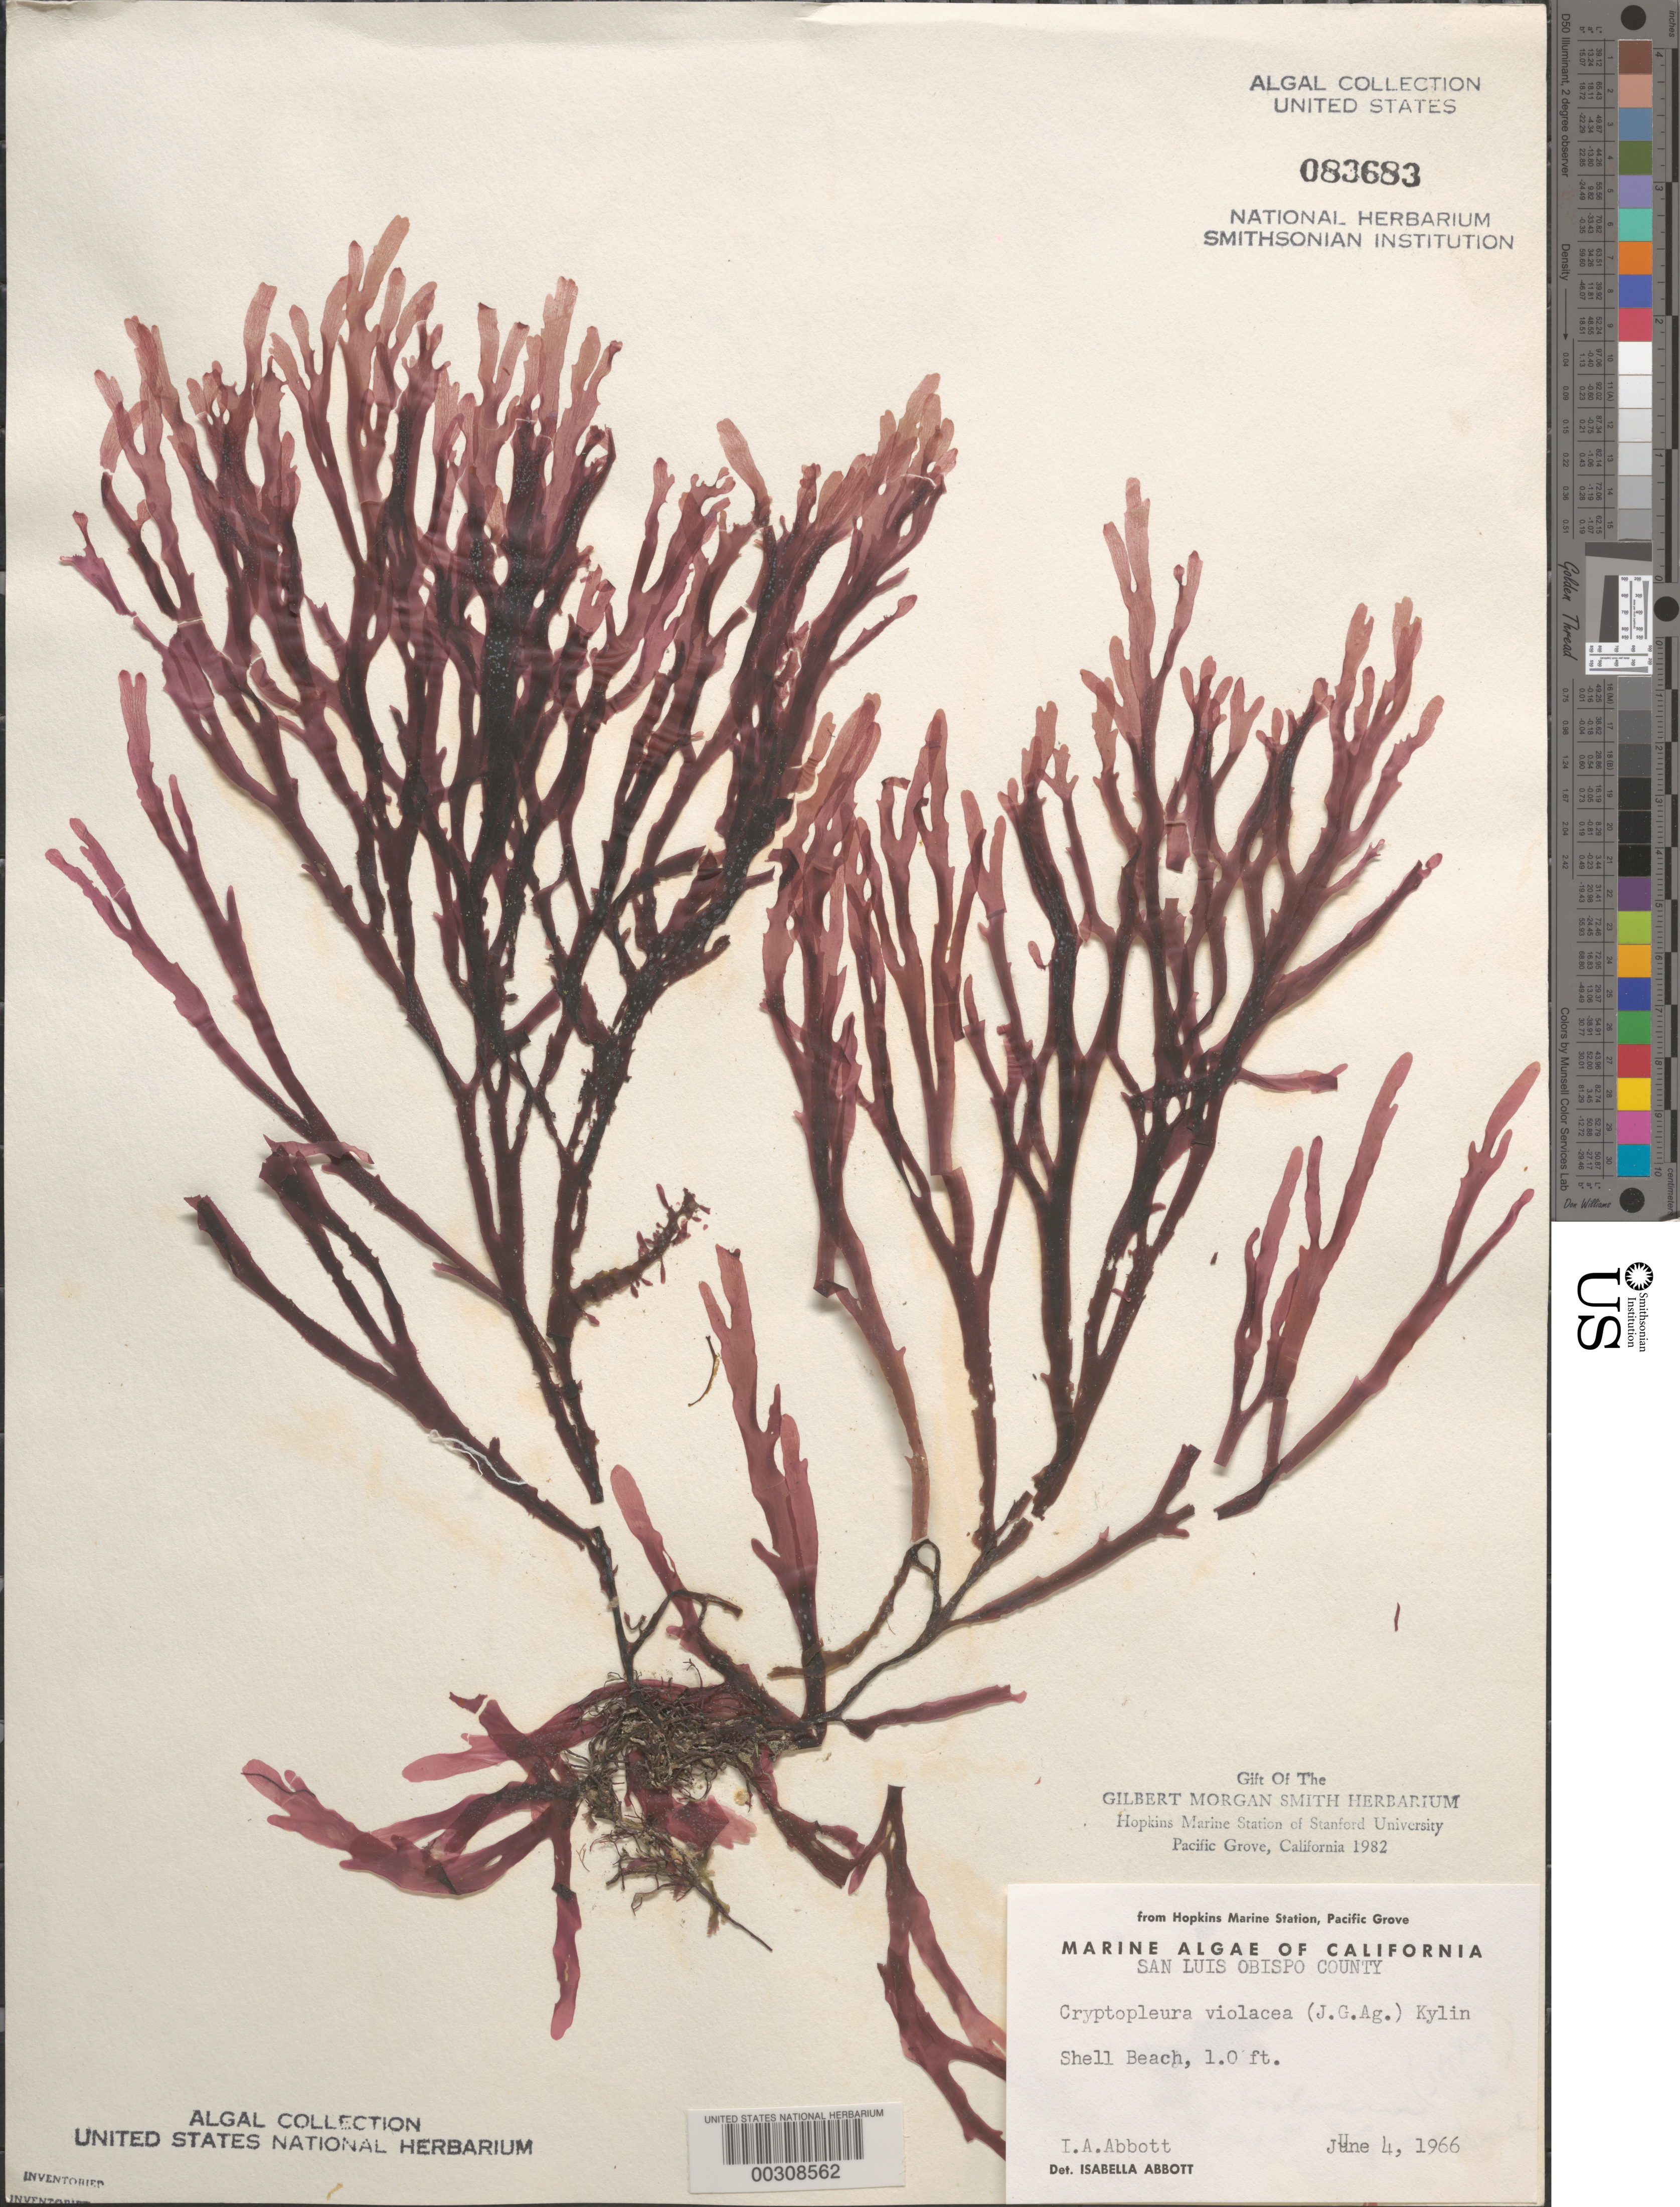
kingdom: Plantae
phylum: Rhodophyta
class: Florideophyceae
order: Ceramiales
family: Delesseriaceae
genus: Cryptopleura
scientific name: Cryptopleura violacea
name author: (J. Ag.) Kylin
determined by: Abbott, Isabella A.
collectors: I. A. Abbott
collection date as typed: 04 Jun 1966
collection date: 1966-06-04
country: United States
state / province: California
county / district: San Luis Obispo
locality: Shell Beach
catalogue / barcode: US 83683